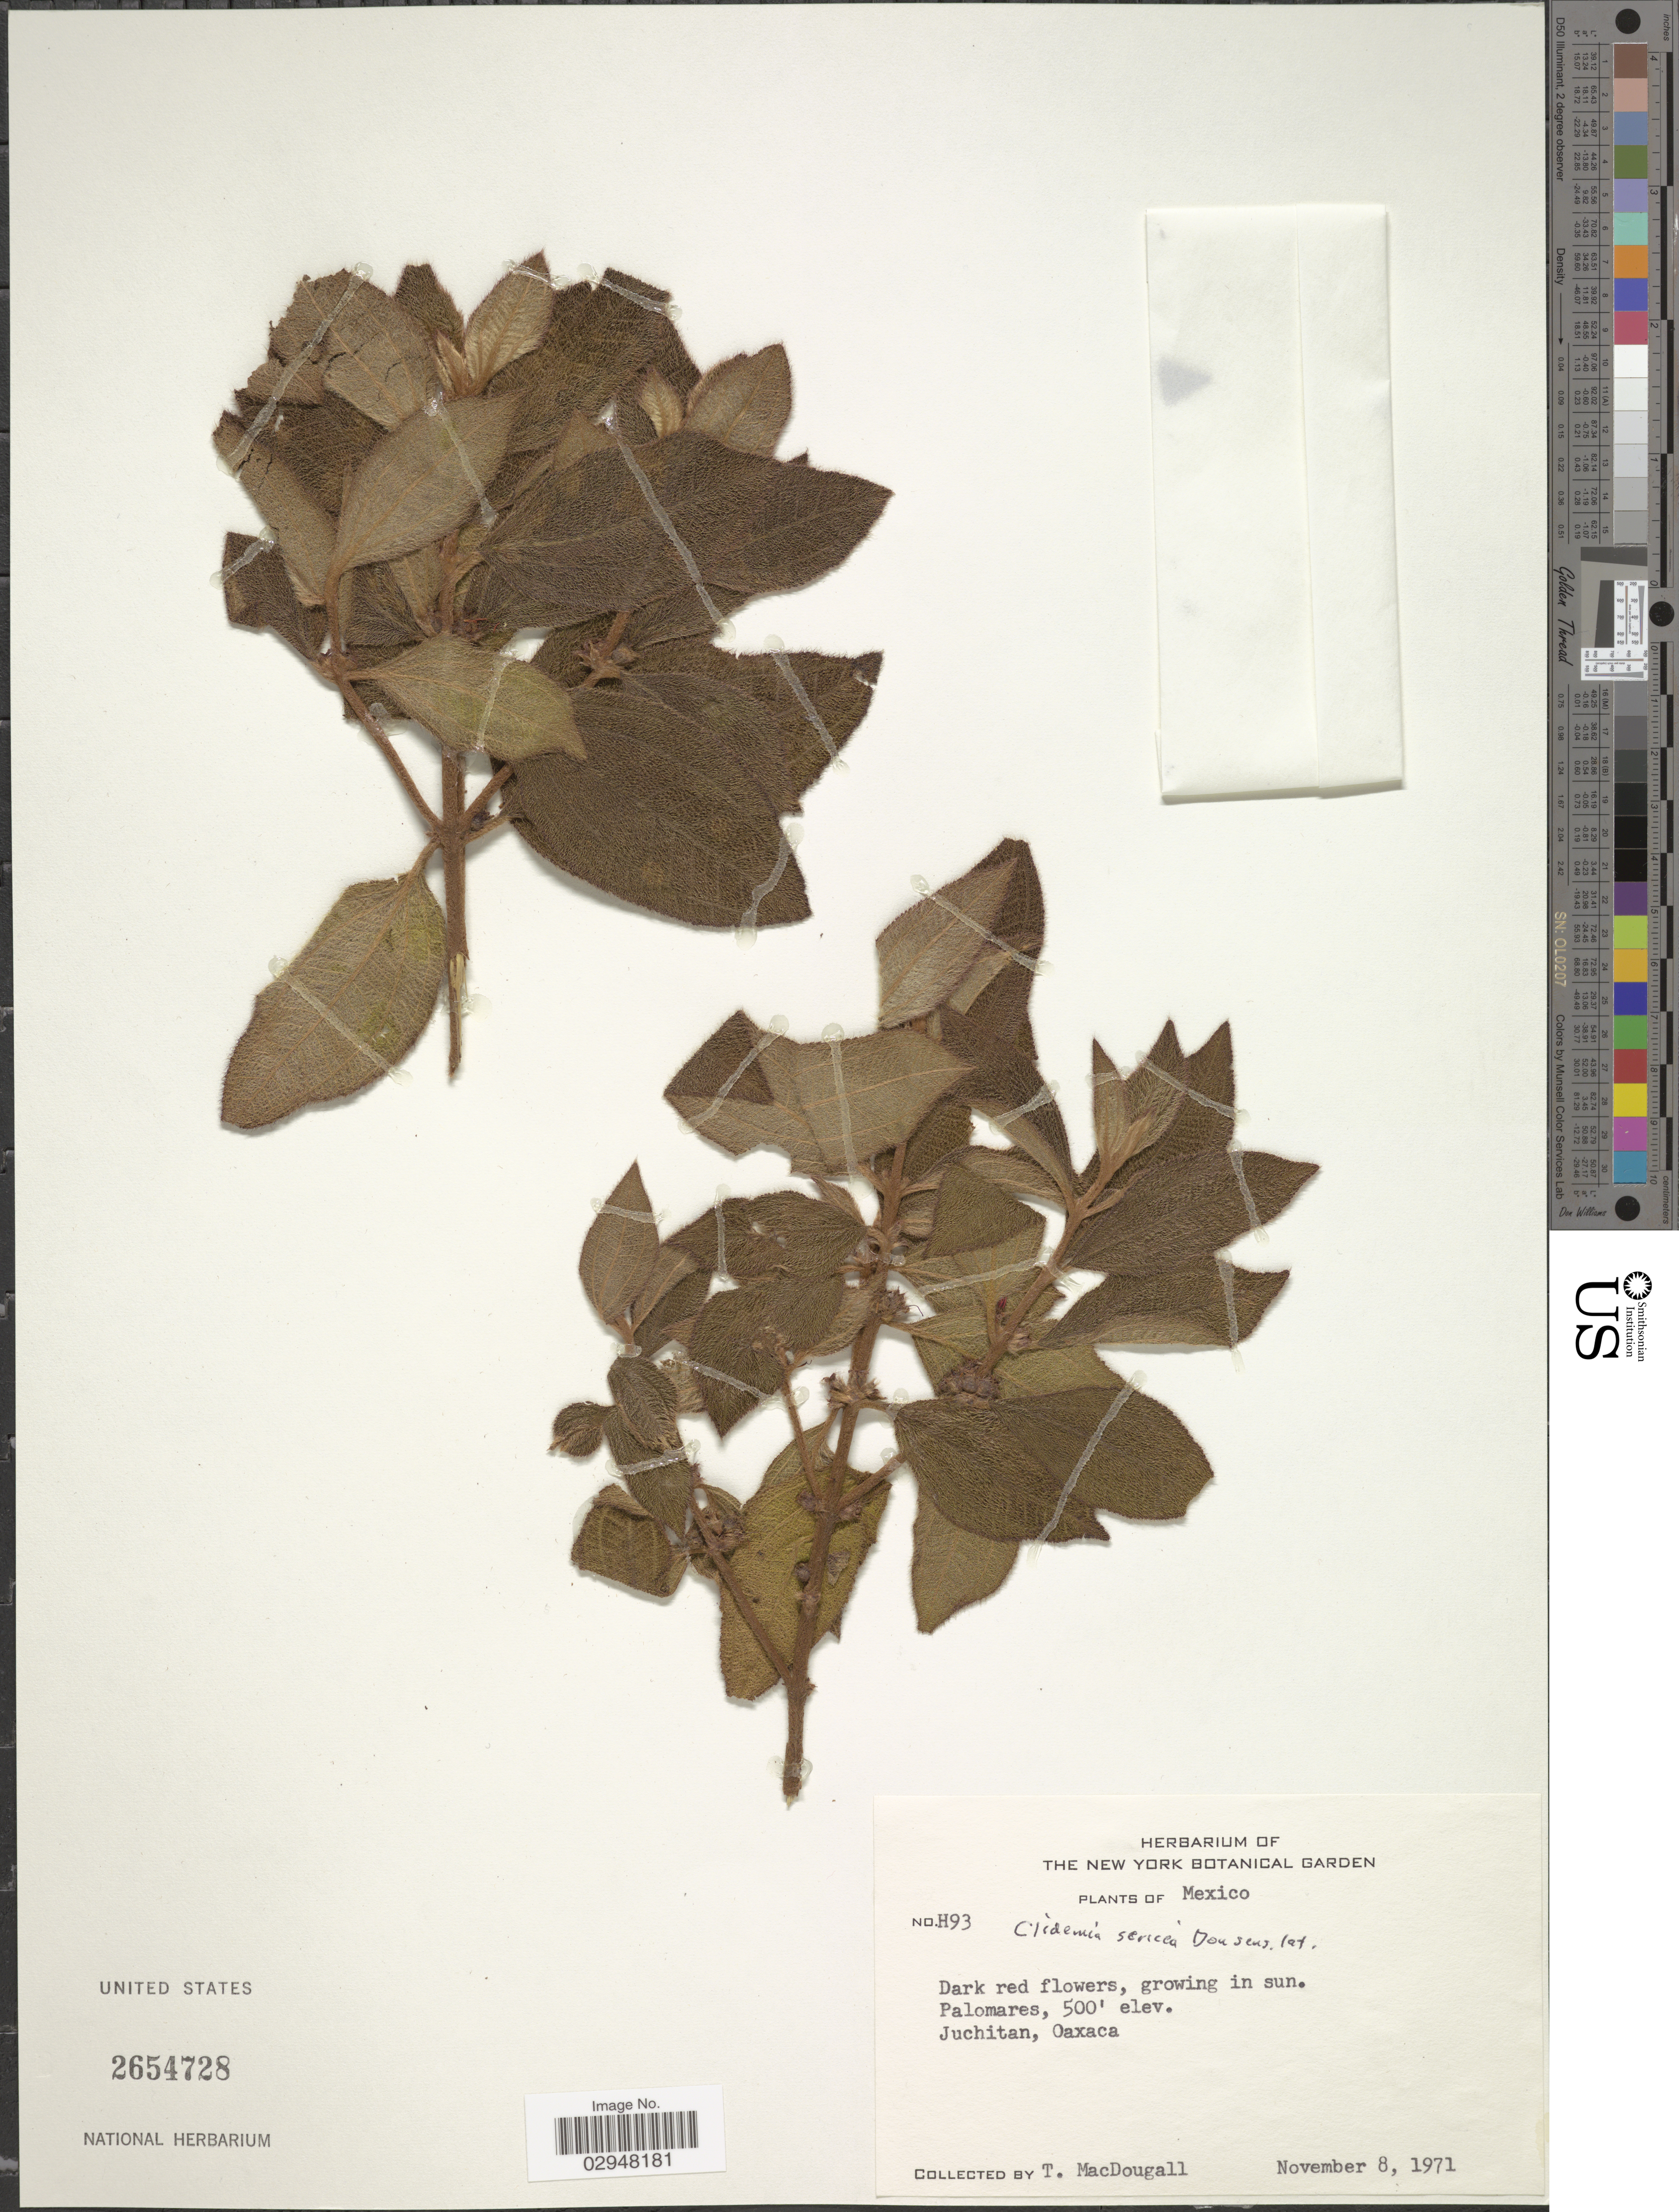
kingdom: Plantae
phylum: Tracheophyta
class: Magnoliopsida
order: Myrtales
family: Melastomataceae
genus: Clidemia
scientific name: Clidemia rubra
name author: (Aubl.) Mart.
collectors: T. B. MacDougall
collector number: H93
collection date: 1971-11-08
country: Mexico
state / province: Oaxaca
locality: Palomares. Juchitan.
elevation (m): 152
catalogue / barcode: US 2654728